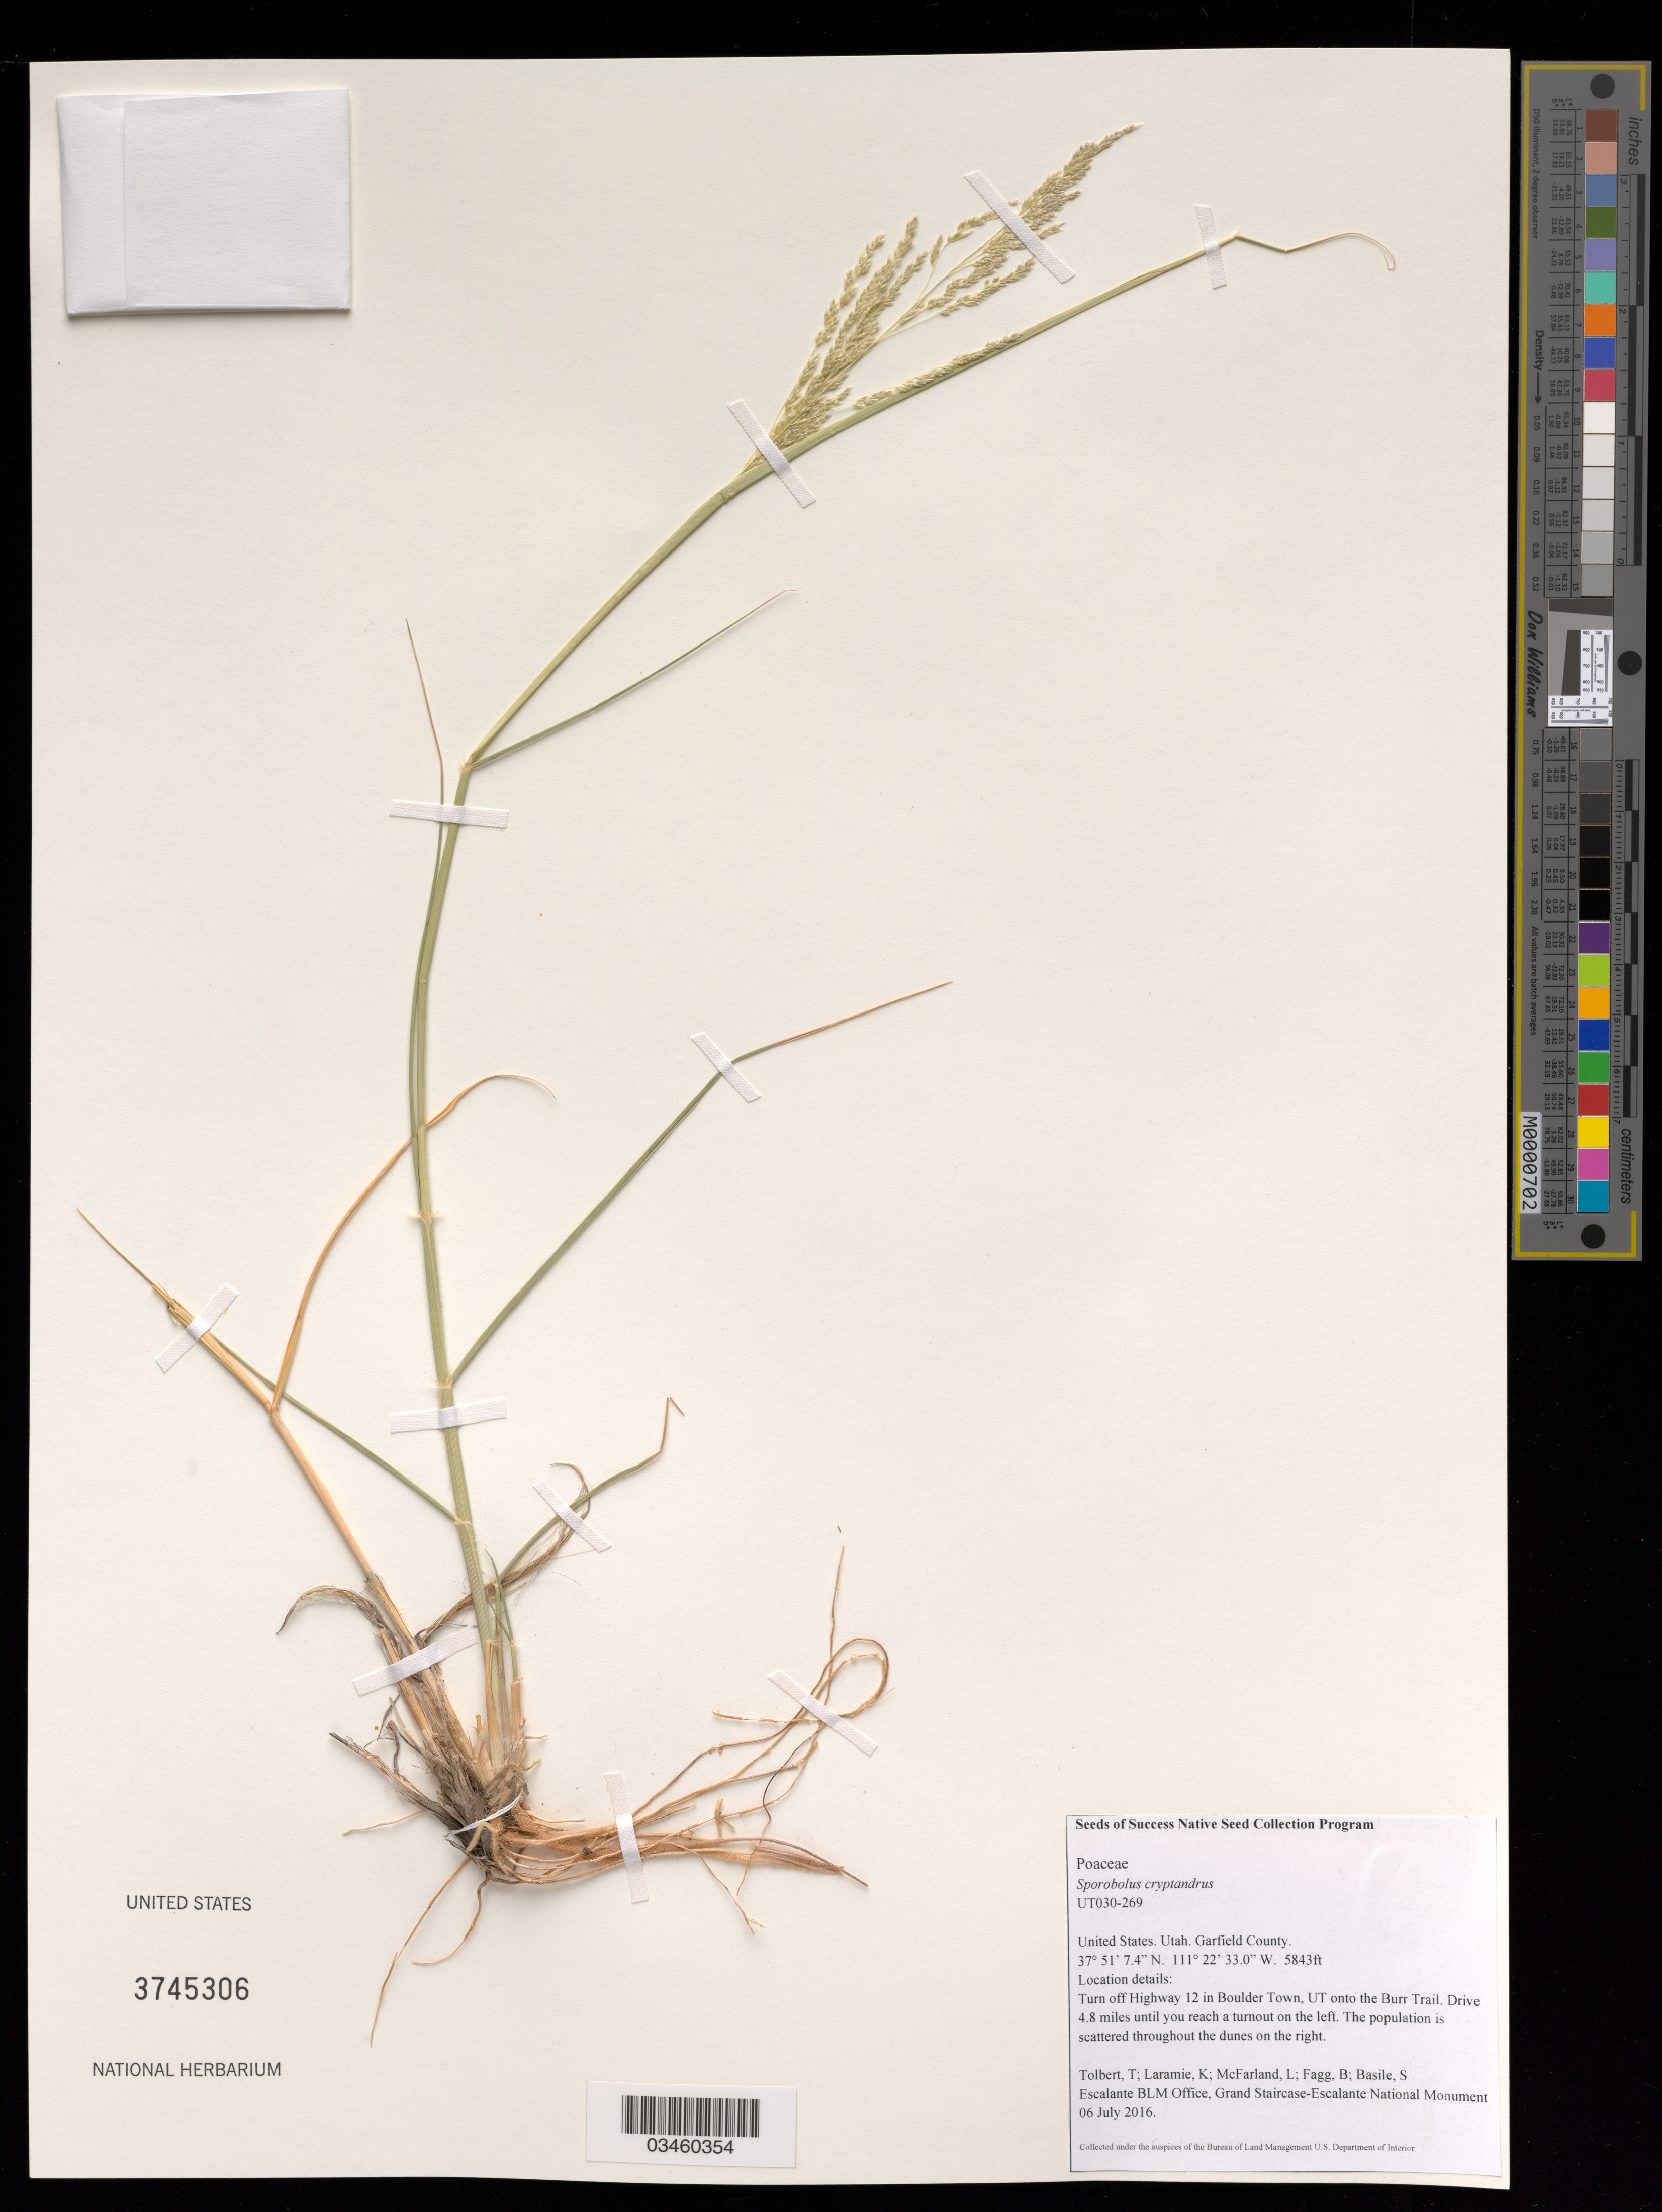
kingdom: Plantae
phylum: Tracheophyta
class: Liliopsida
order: Poales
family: Poaceae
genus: Sporobolus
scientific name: Sporobolus cryptandrus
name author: (Torr.) A. Gray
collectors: T. Tolbert, K. Laramie, L. McFarland, B. Fagg & S. Basile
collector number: UT030-269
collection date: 2016-07-06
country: United States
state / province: Utah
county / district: Garfield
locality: Grand Staircase - Escalante National Monument, Burr Trail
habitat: Sand dunes at the base of large sandstone outcroppings; sagebrush juniper grassland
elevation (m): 1781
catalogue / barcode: US 3745306